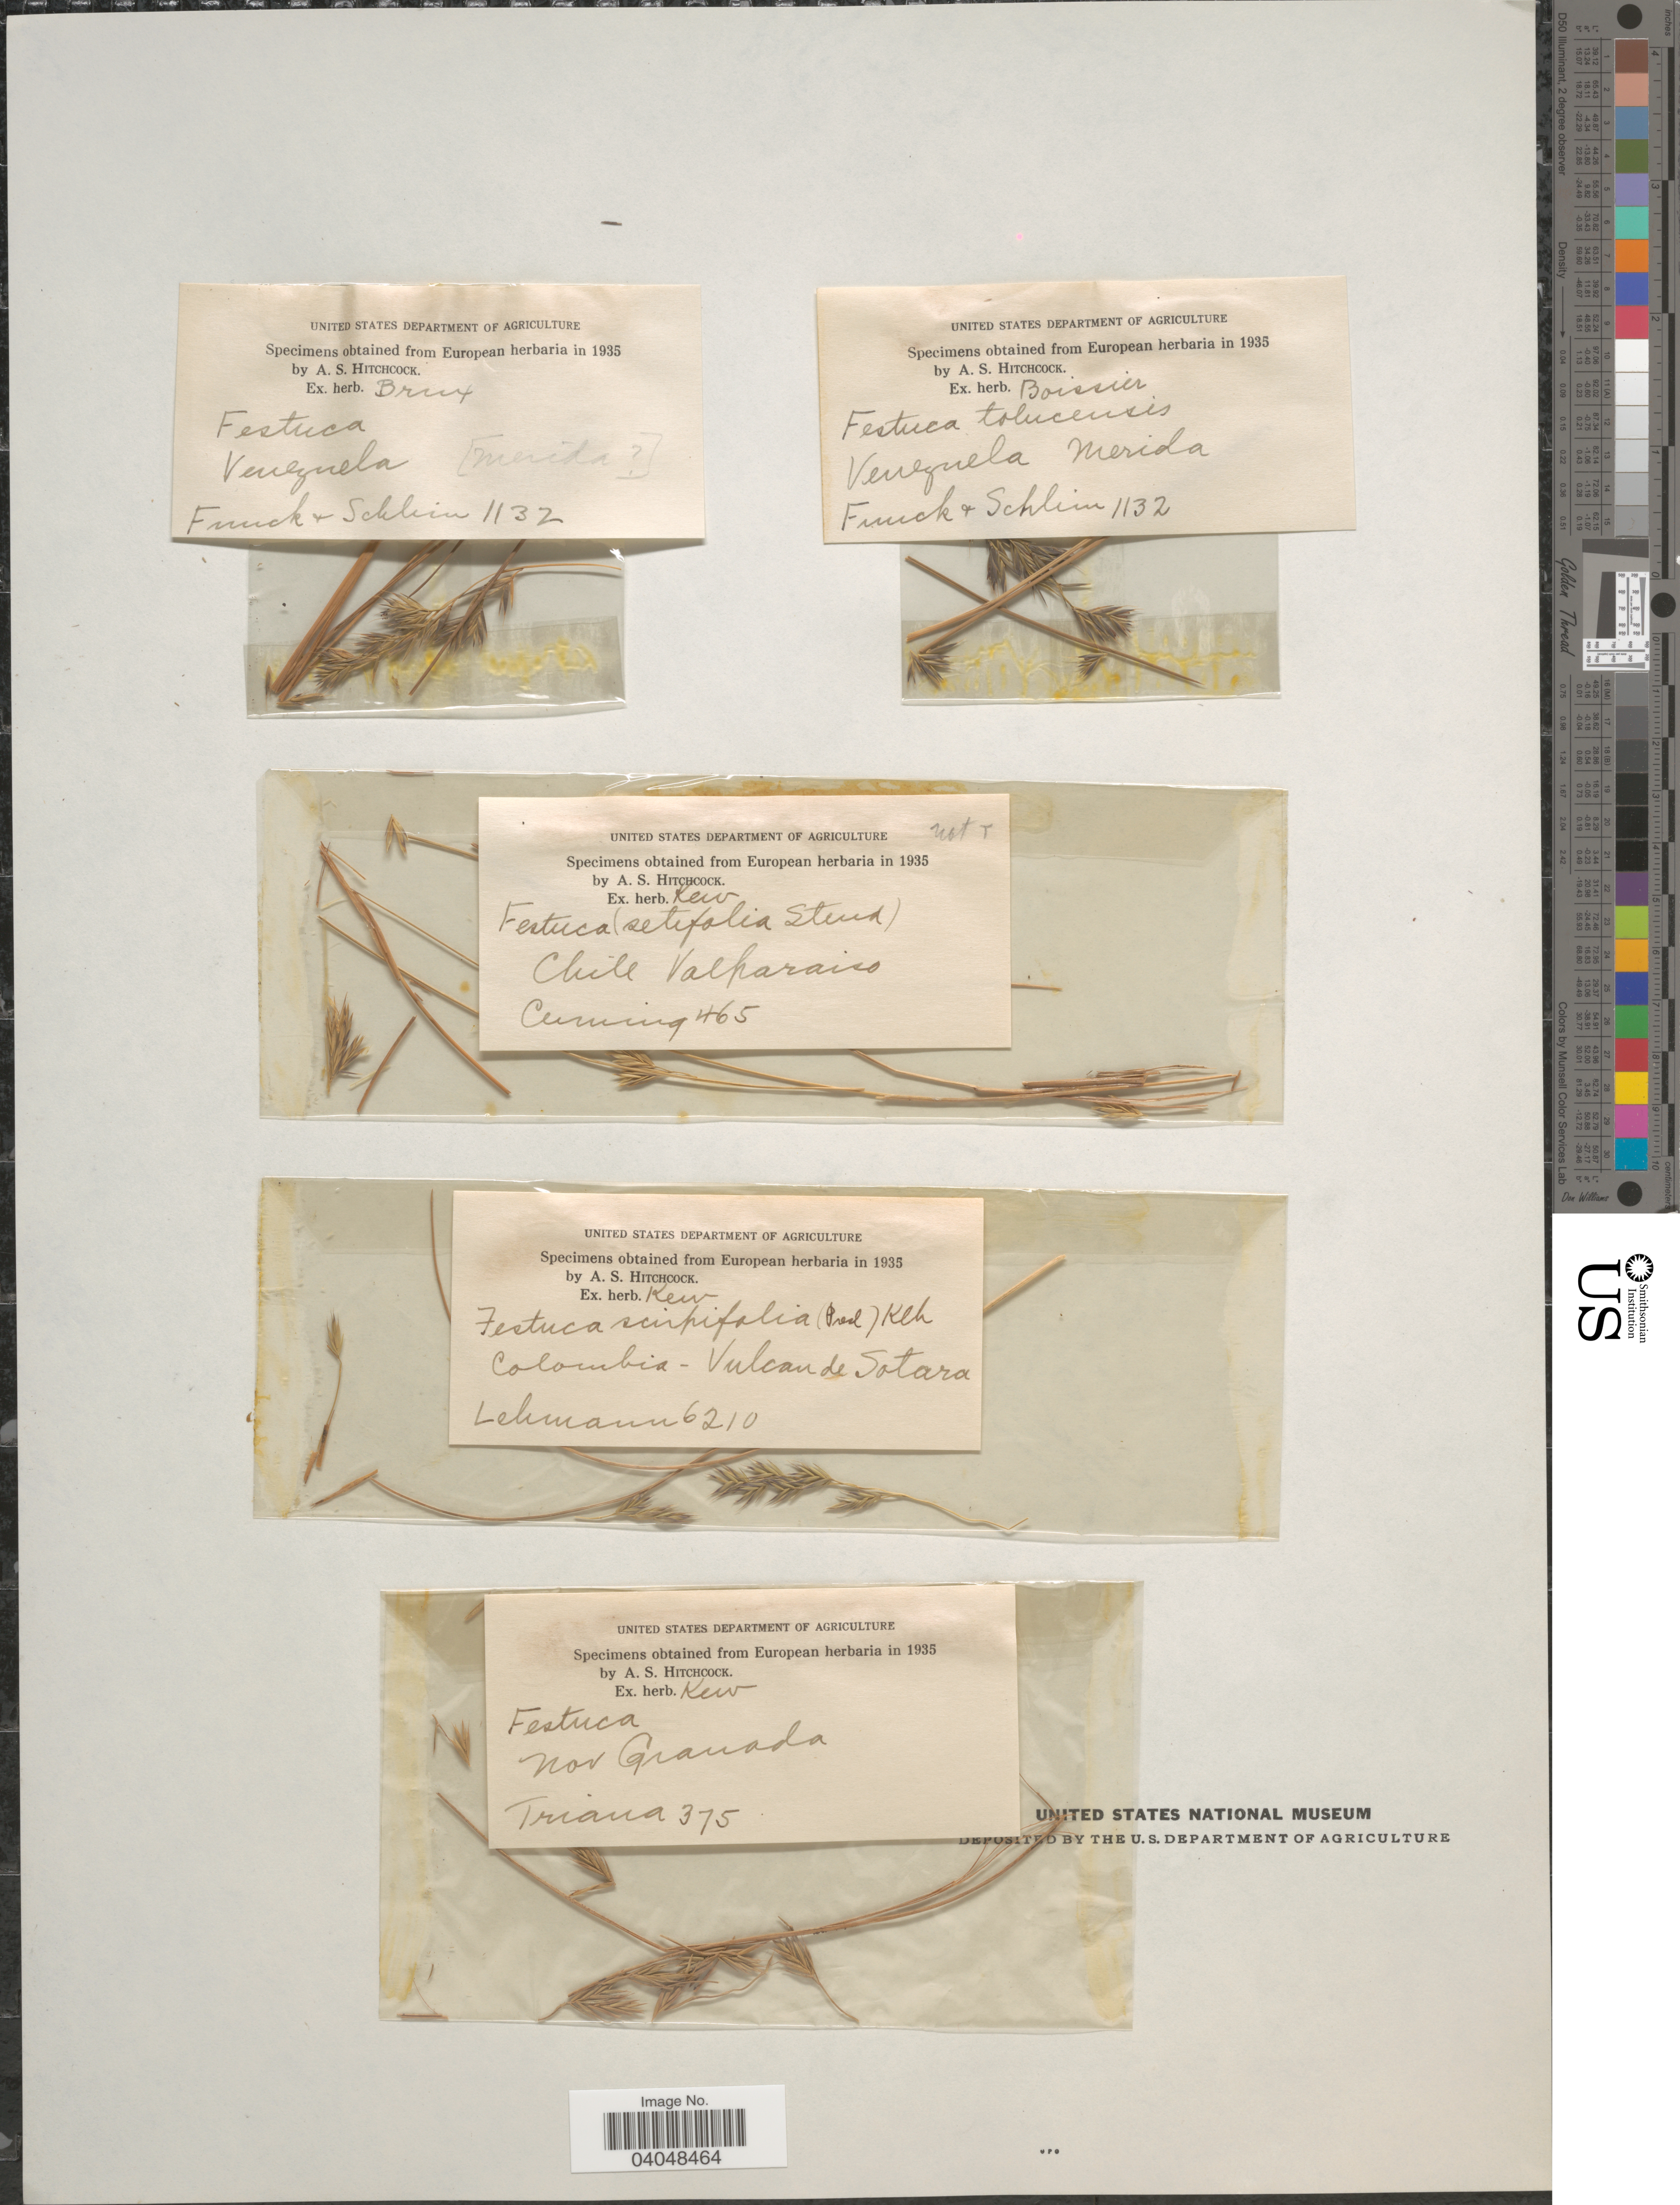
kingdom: Plantae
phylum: Tracheophyta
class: Liliopsida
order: Poales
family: Poaceae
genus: Festuca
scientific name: Festuca tolucensis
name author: Kunth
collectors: -. Funck & Schlim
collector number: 1132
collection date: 1935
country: Venezuela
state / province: Merida